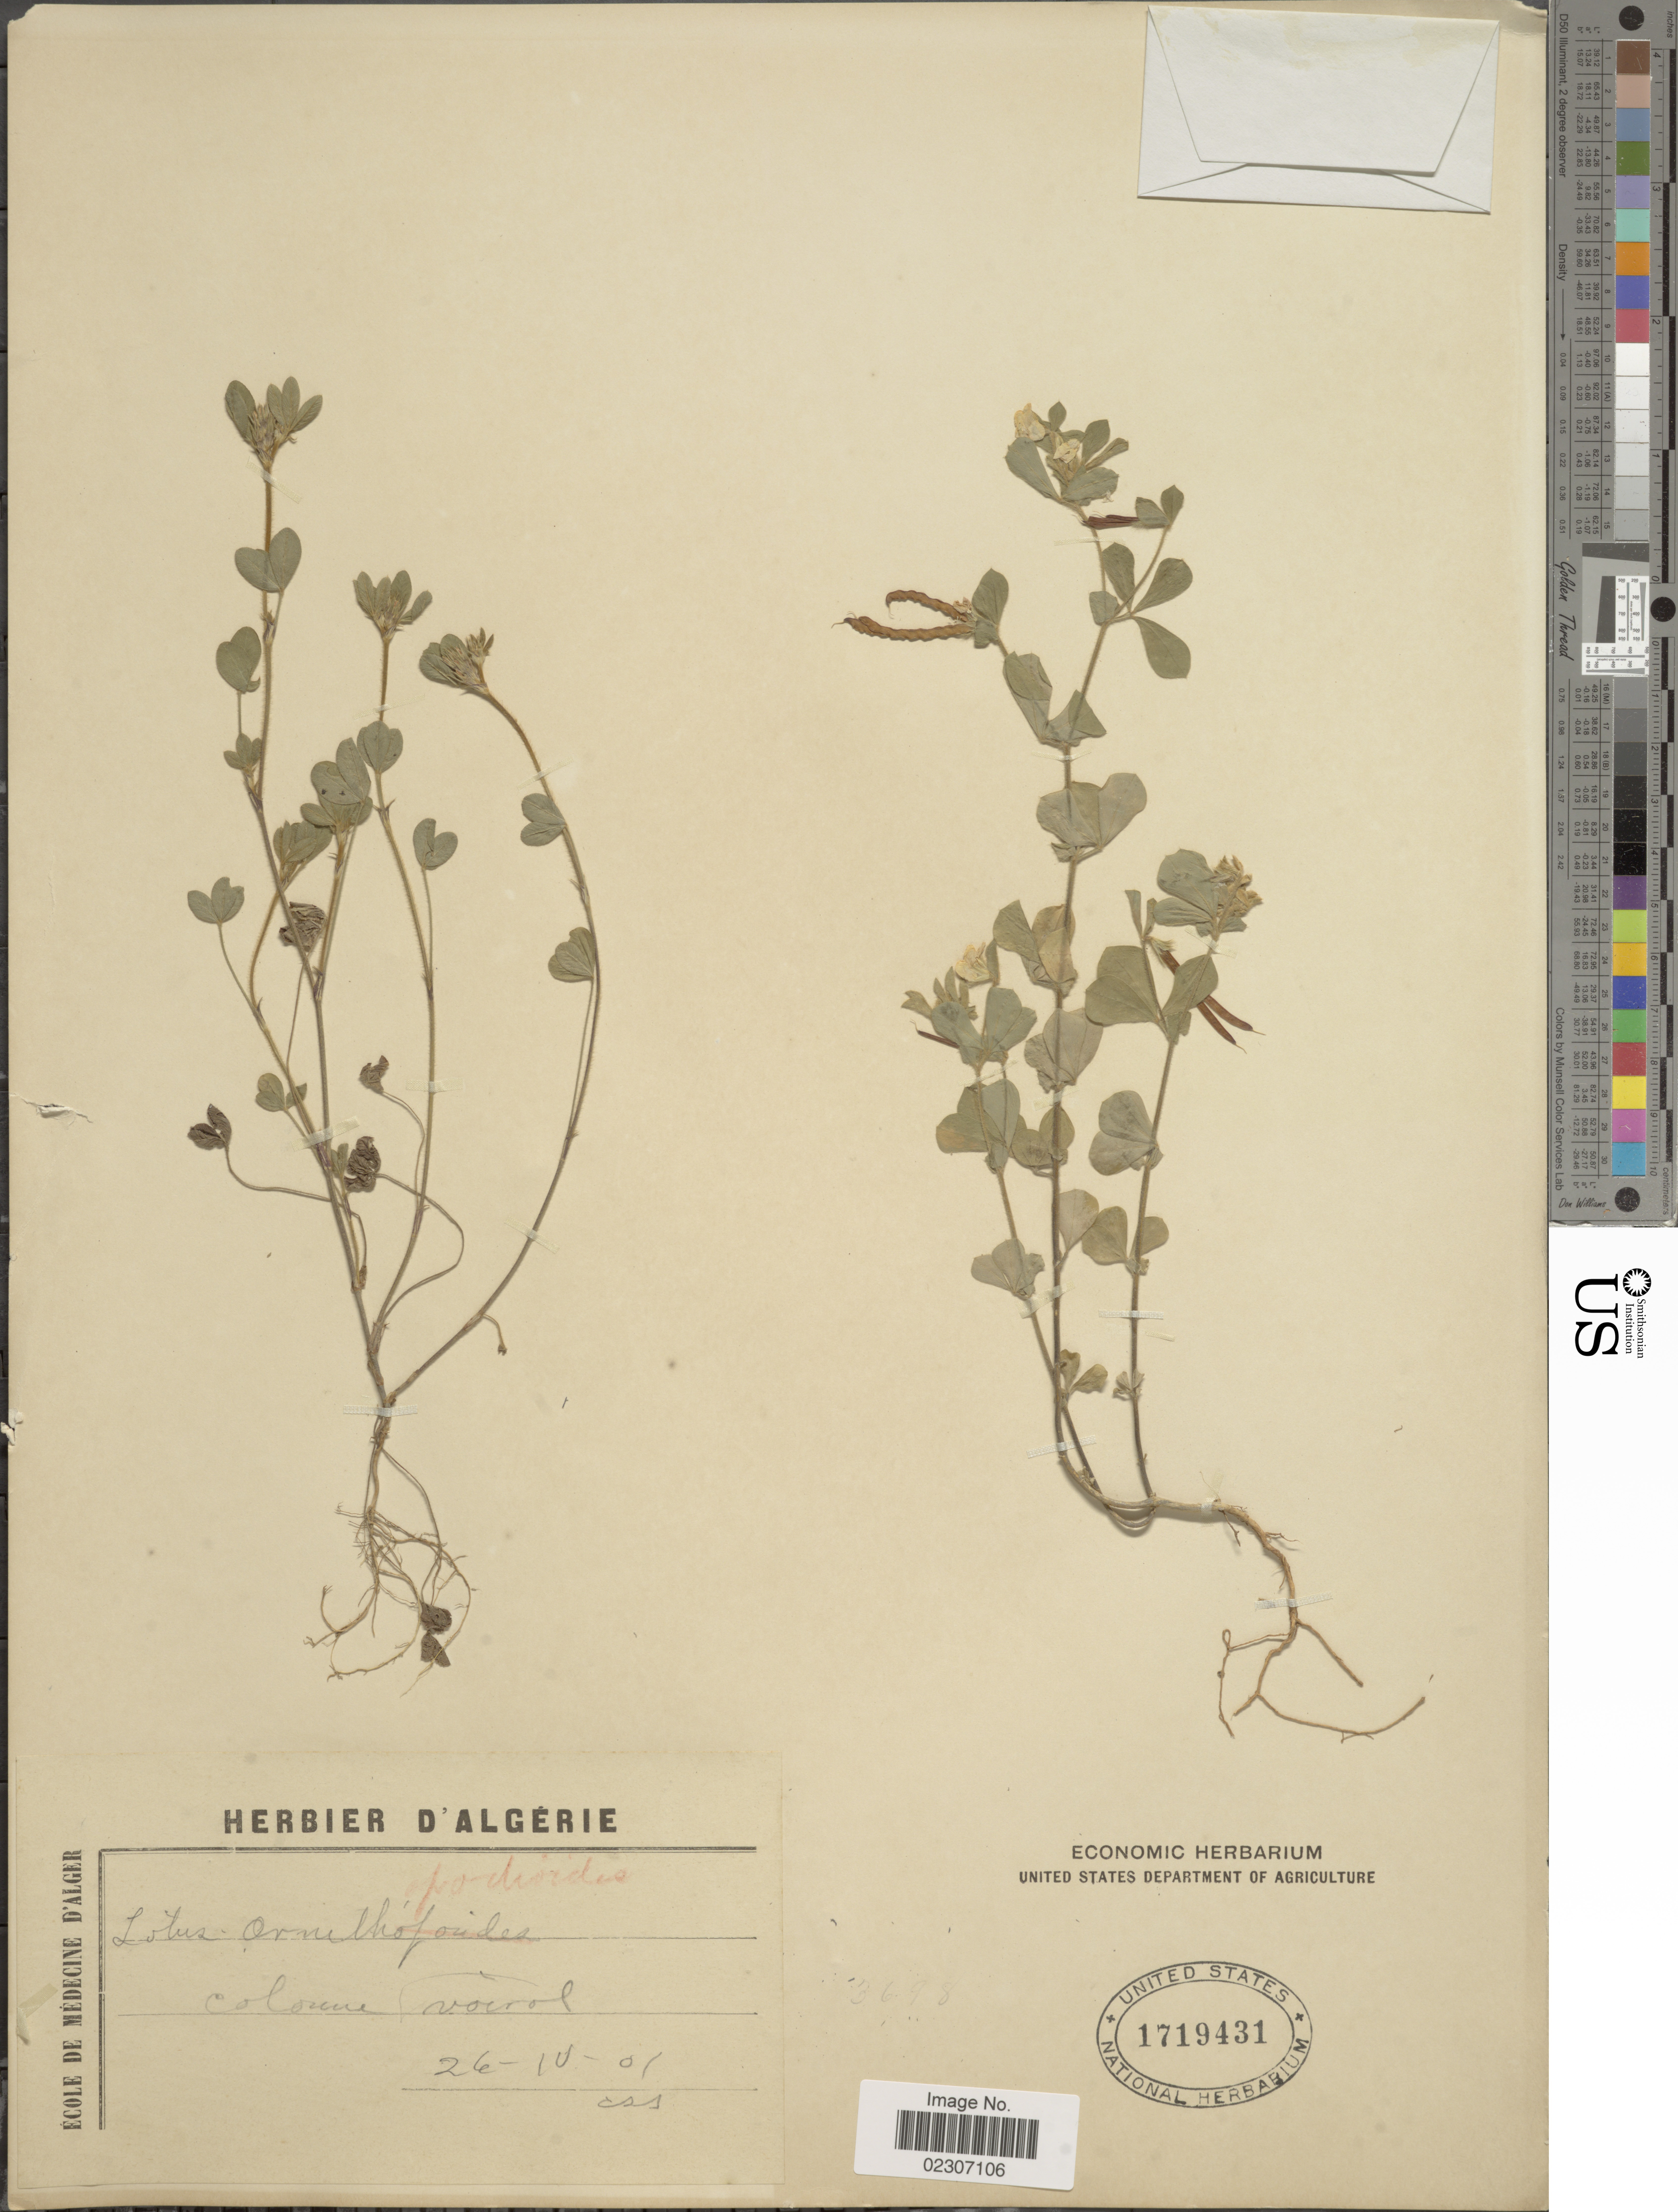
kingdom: Plantae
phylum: Tracheophyta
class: Magnoliopsida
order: Fabales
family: Fabaceae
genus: Lotus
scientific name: Lotus ornithopodioides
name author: L.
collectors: Ex herb. D'Algerie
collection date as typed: Transcribed d/m/y: 26/4/1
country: Algeria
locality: Colume vocrol [interpreted]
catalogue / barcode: US 1719431